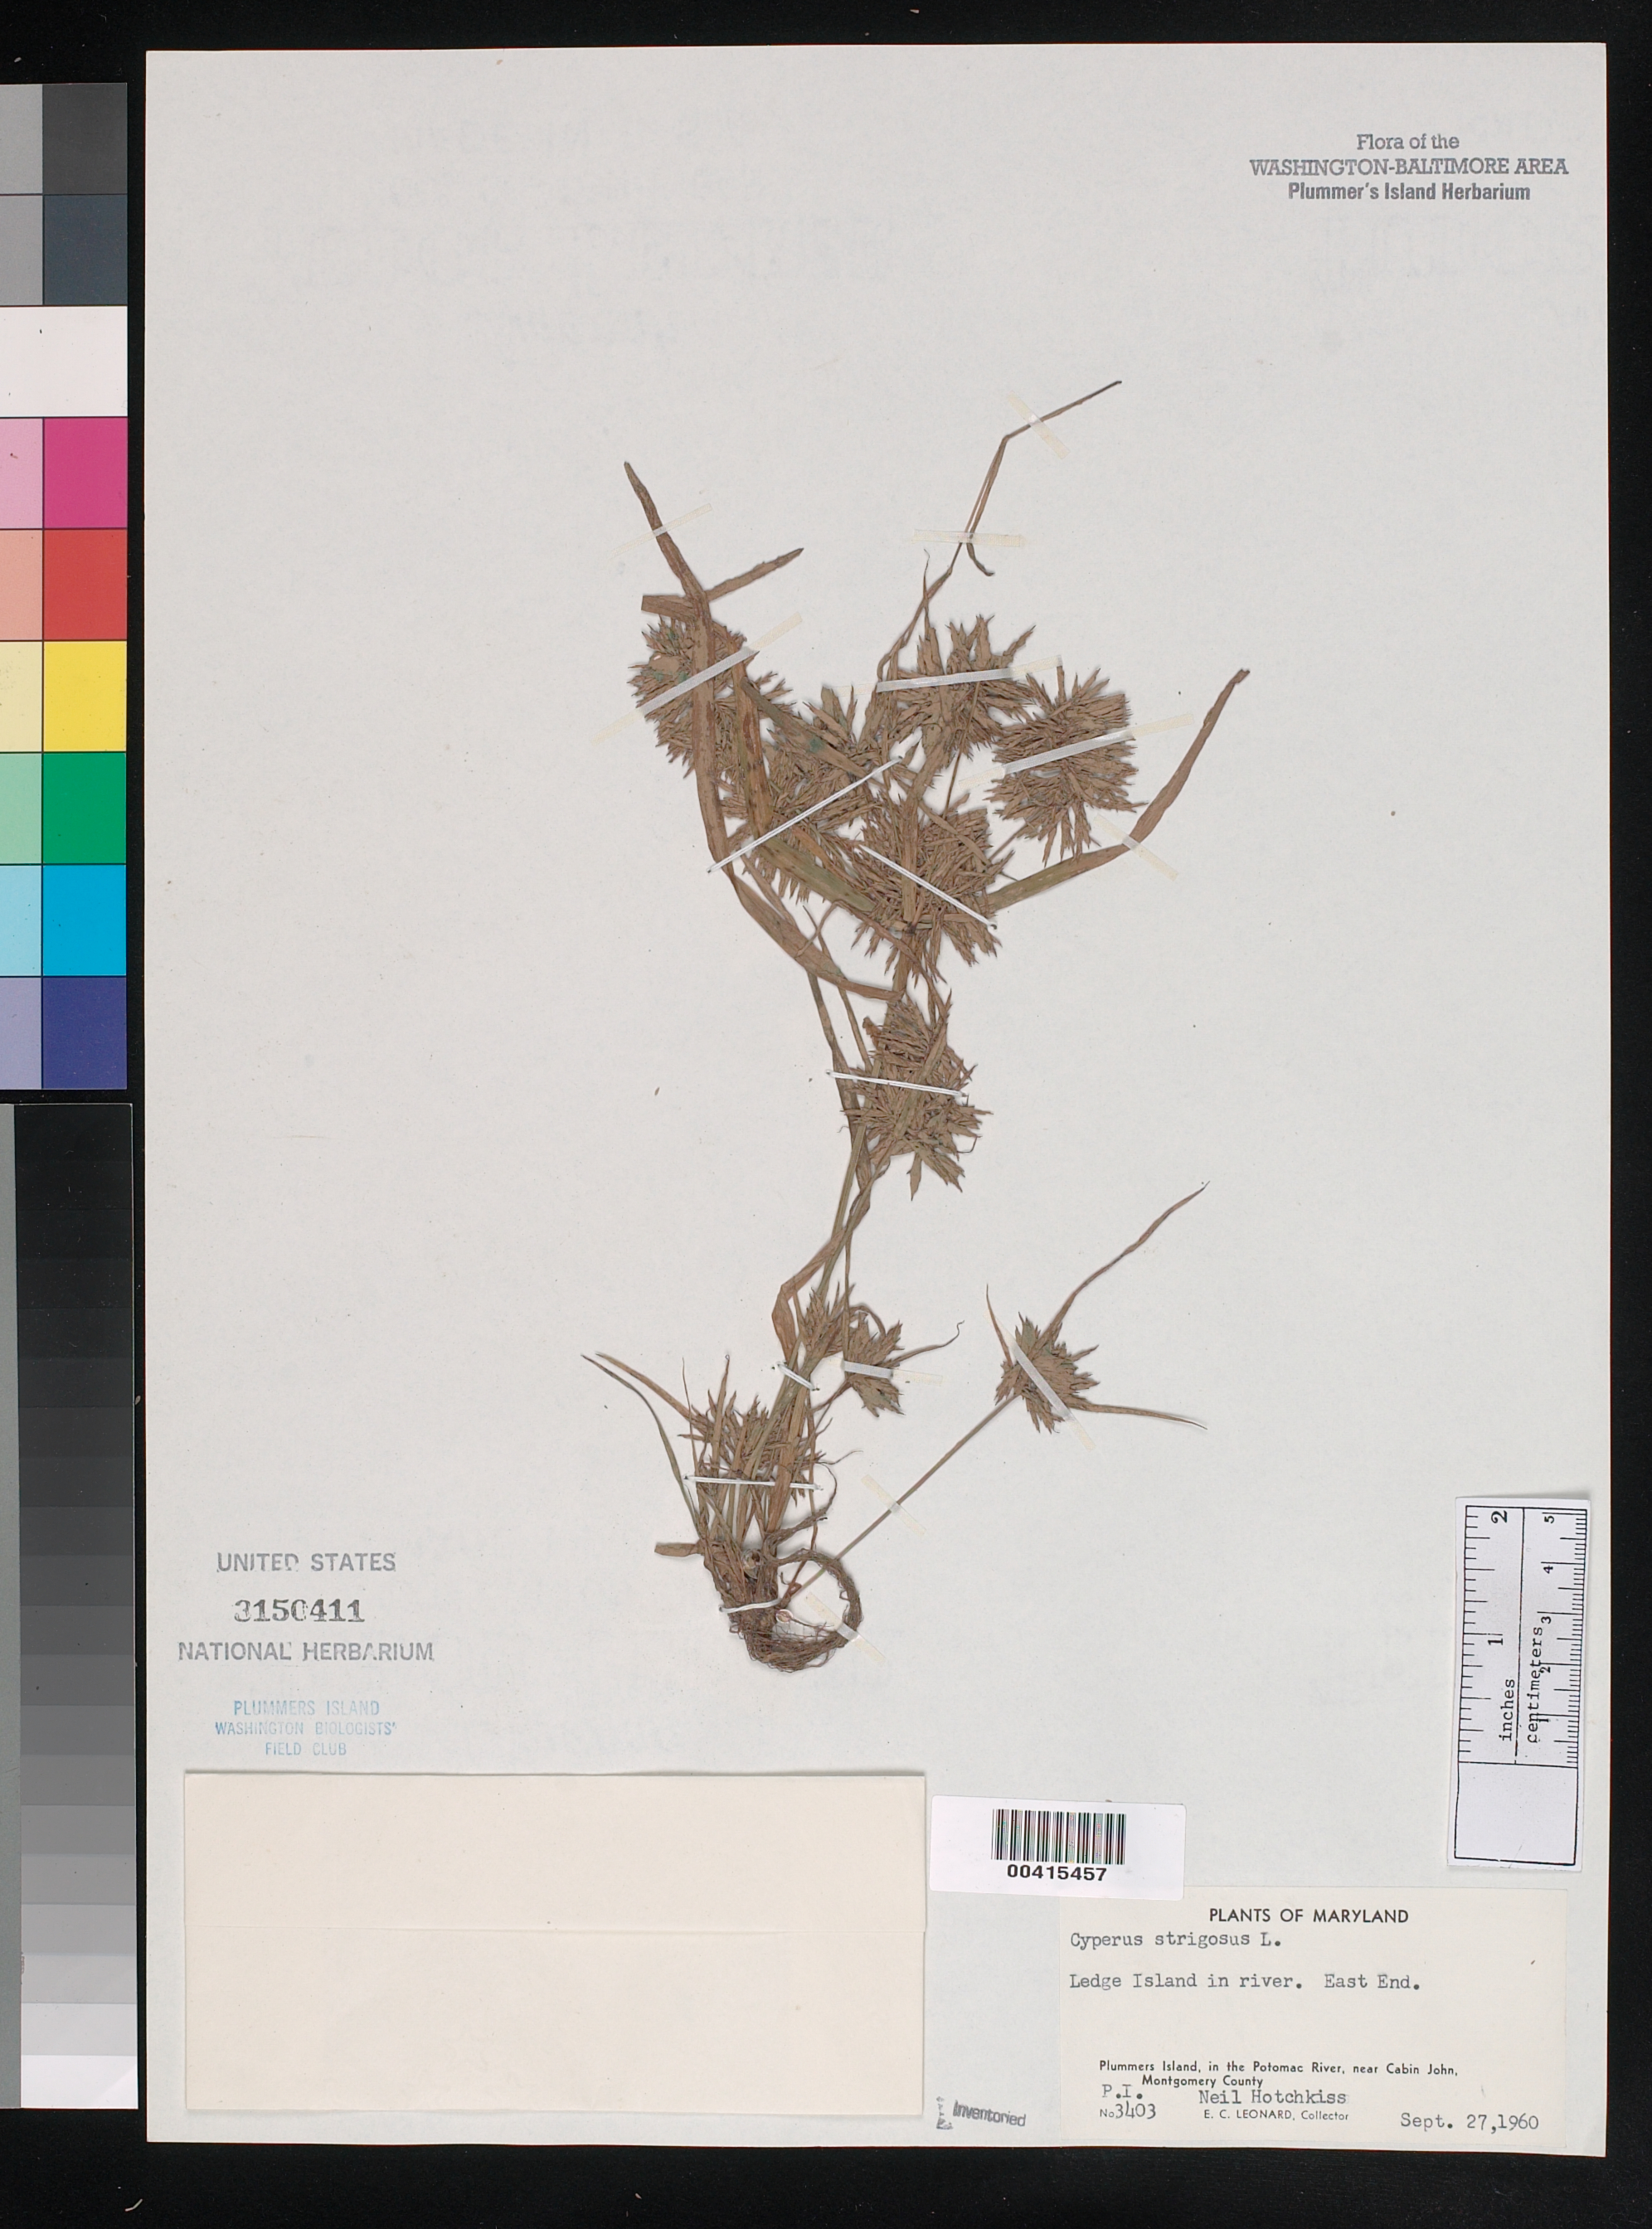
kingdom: Plantae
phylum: Tracheophyta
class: Liliopsida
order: Poales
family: Cyperaceae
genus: Cyperus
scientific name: Cyperus strigosus L.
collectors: E. C. Leonard & N. Hotchkiss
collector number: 3403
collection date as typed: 27 Sep 1960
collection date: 1960-09-27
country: United States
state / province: Maryland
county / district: Montgomery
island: Plummers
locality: Plummer's Island; east end. Ledge Island in river. C. & O. Canal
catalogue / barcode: US 3150411